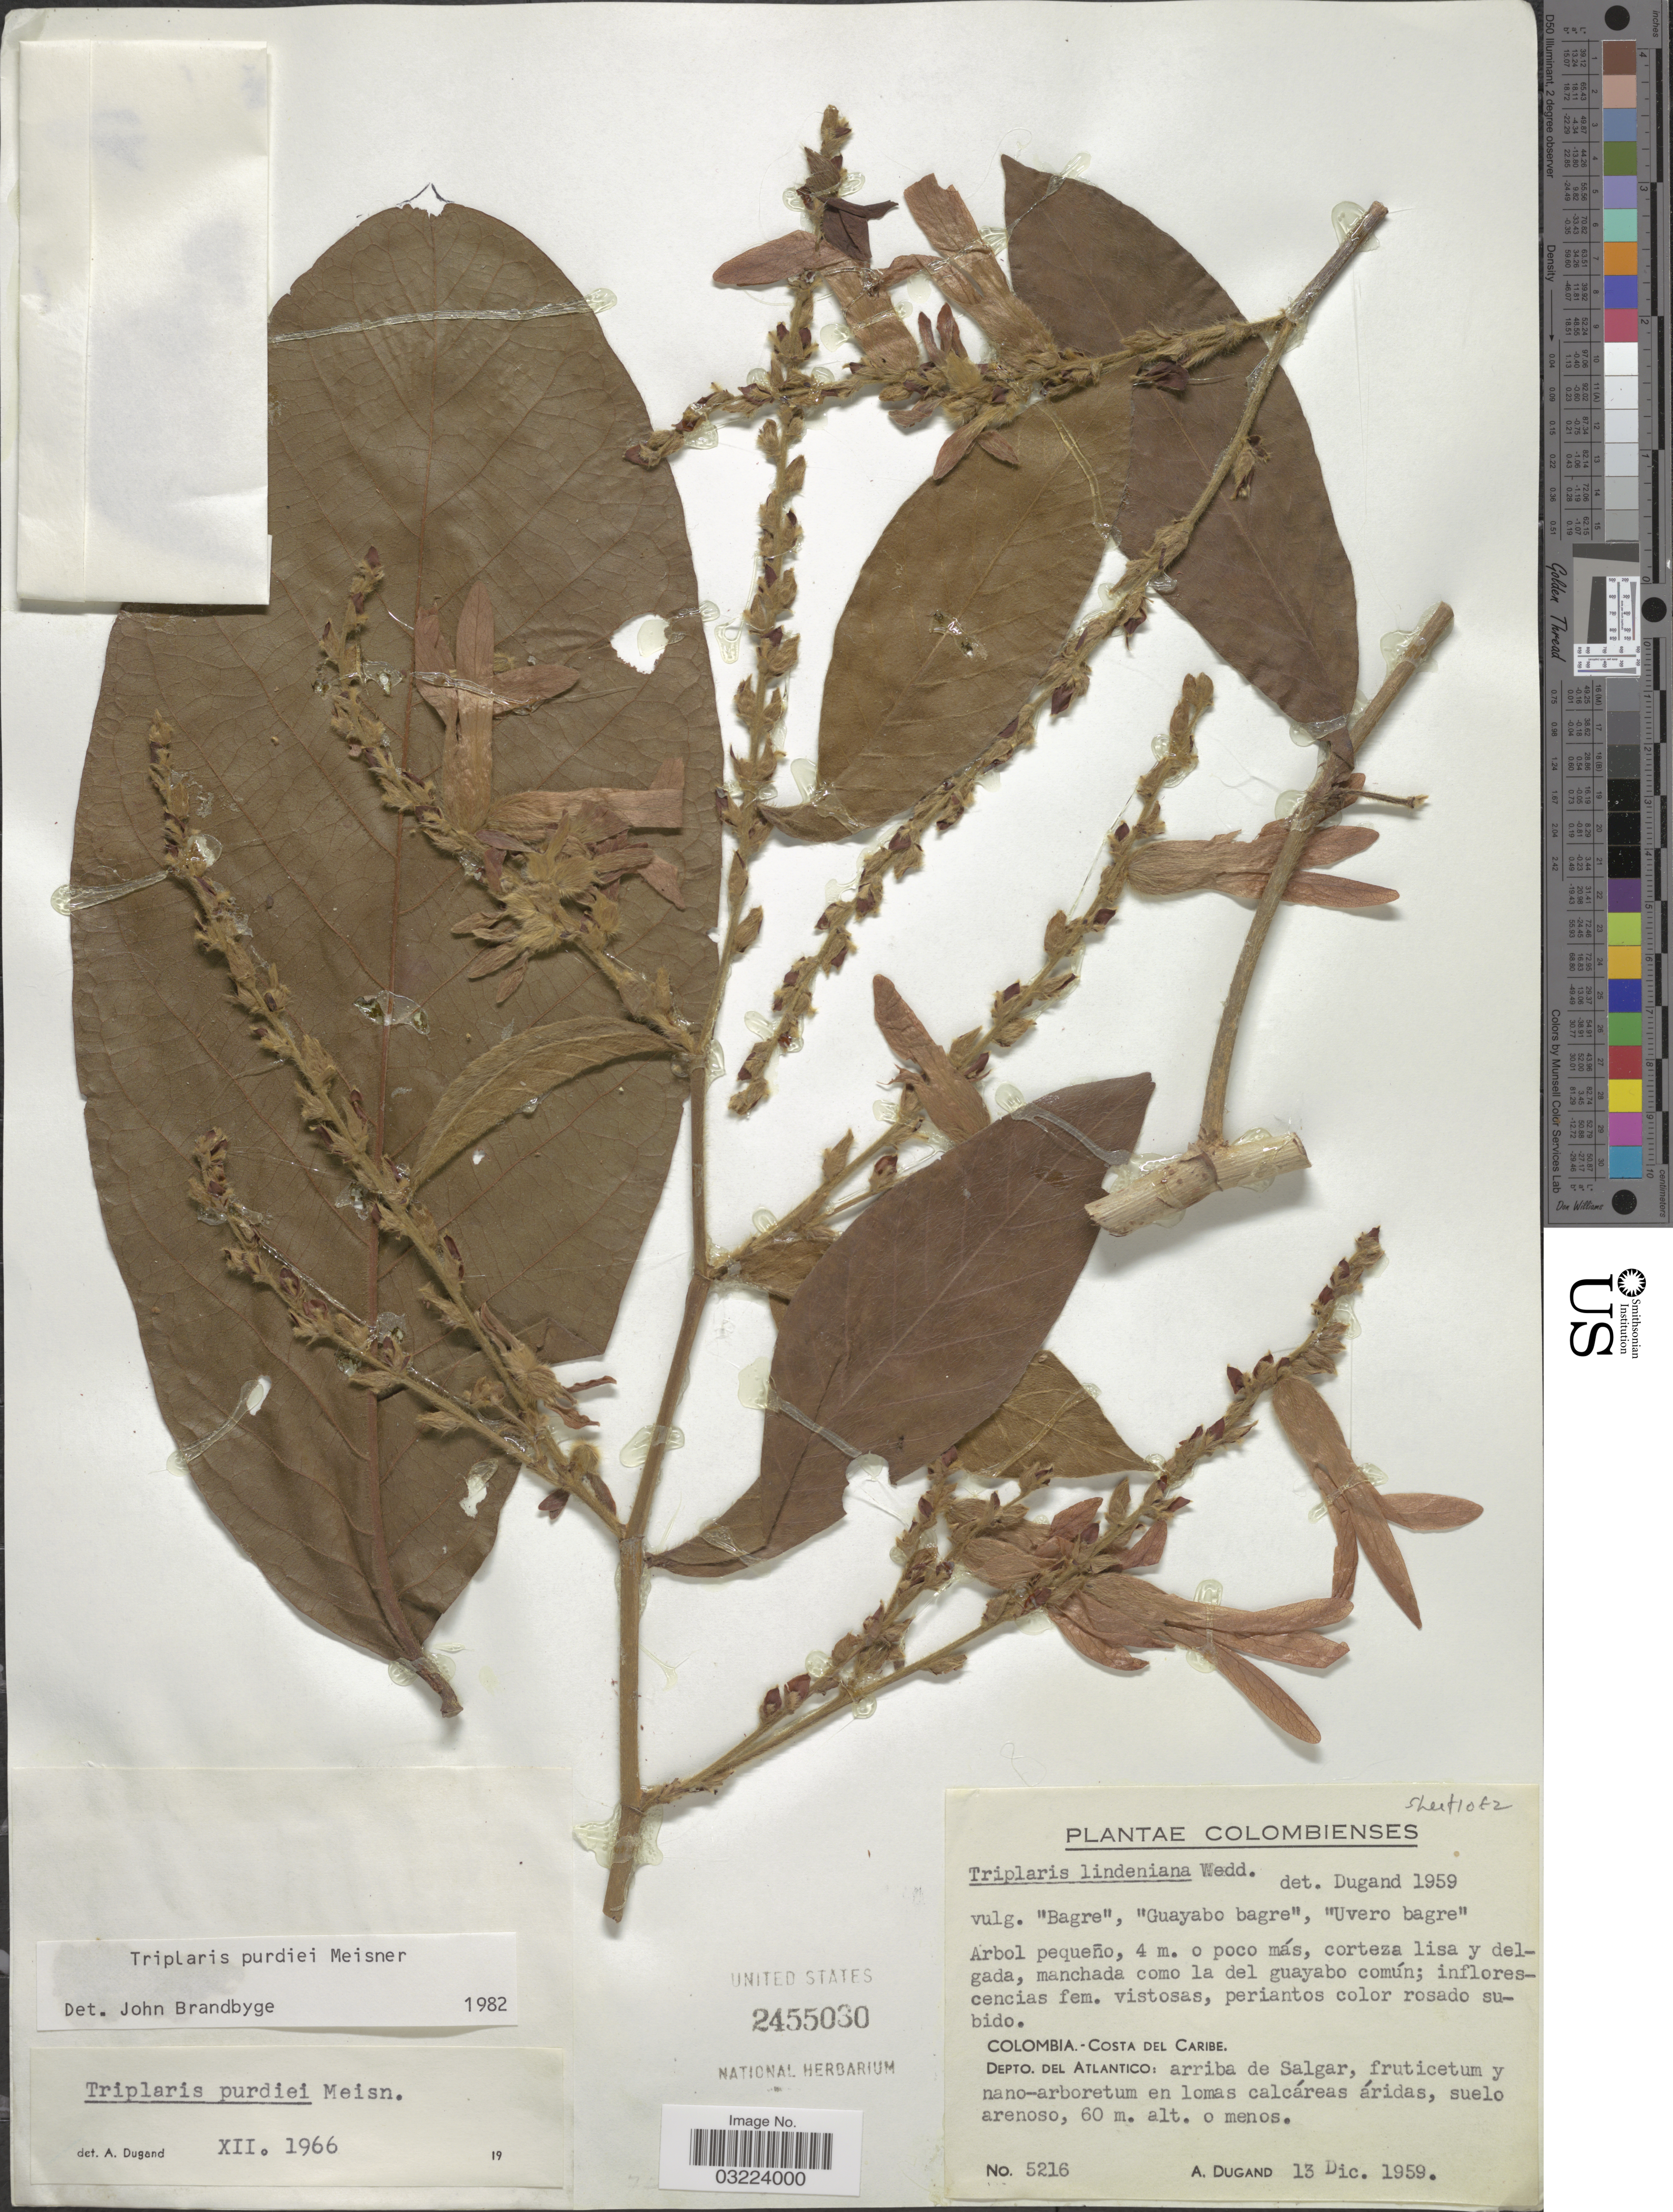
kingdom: Plantae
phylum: Tracheophyta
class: Magnoliopsida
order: Caryophyllales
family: Polygonaceae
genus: Triplaris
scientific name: Triplaris purdiei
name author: Meisn.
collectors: A. Dugand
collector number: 5216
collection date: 1959-12-13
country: Colombia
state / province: Atlántico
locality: Costa del Caribe. Depto. del Atlantico: arriba de Salgar.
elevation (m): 60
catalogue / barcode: US 2455030